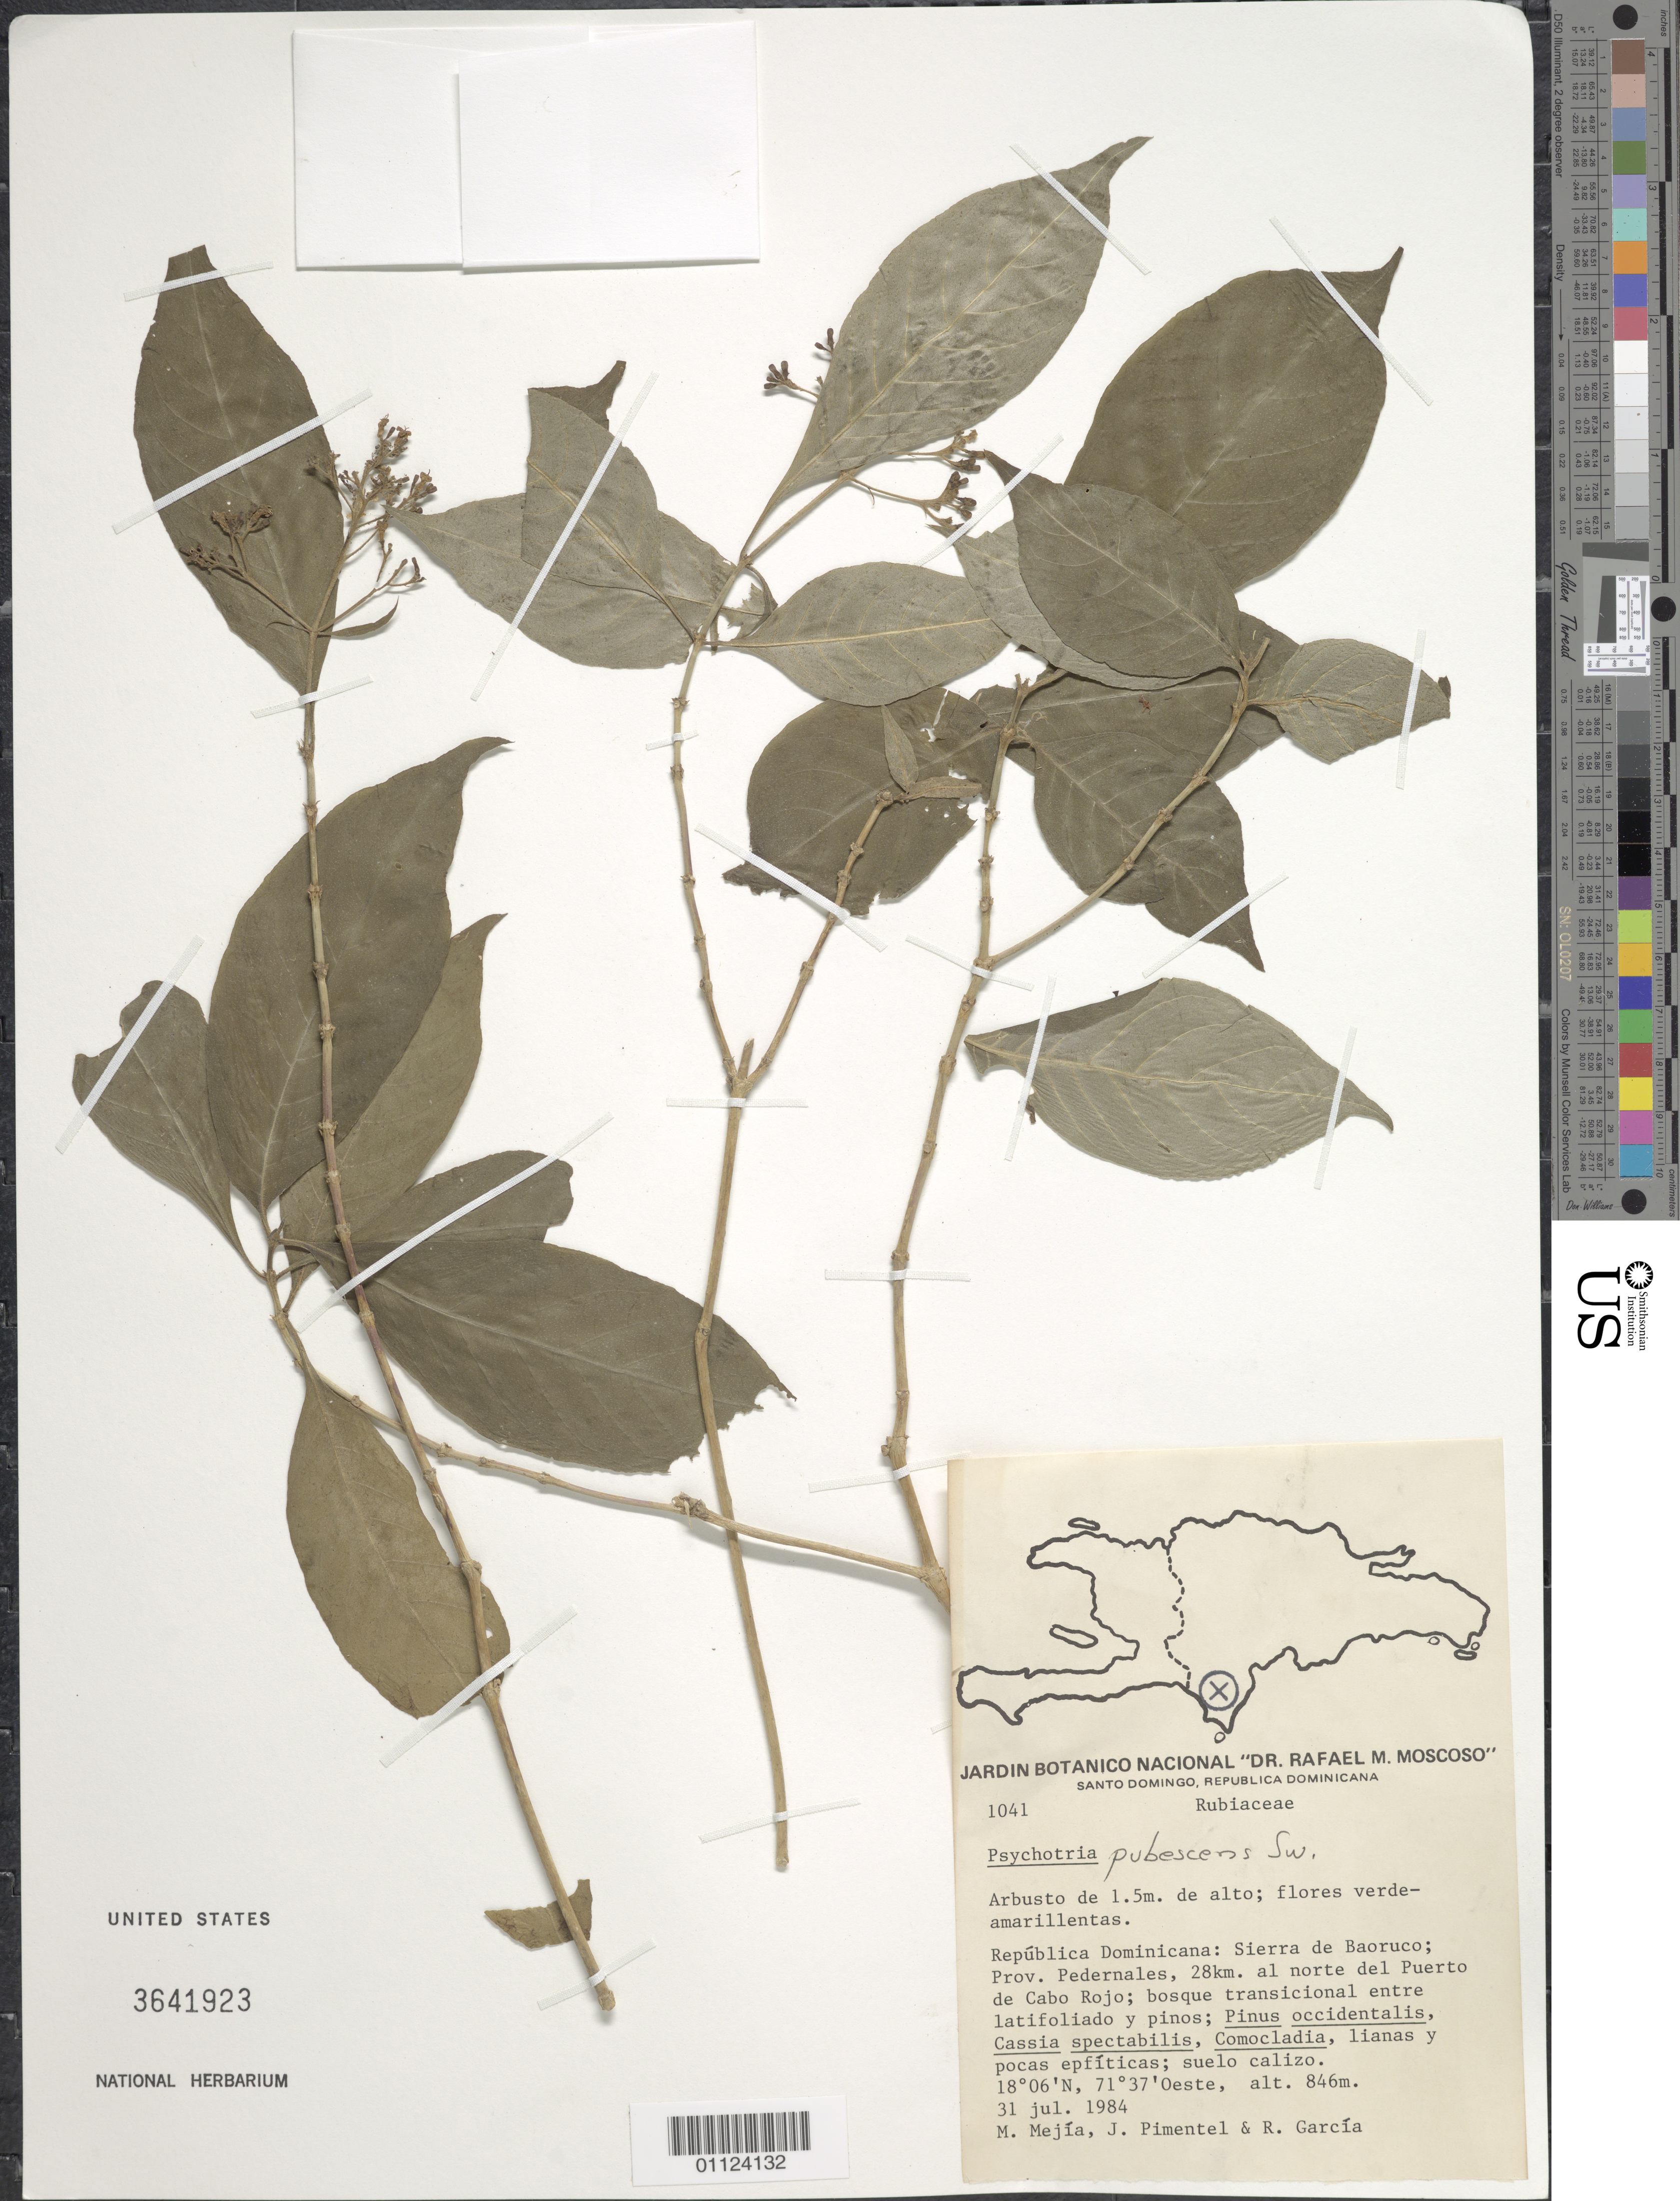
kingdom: Plantae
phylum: Tracheophyta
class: Magnoliopsida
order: Gentianales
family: Rubiaceae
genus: Psychotria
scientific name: Psychotria pubescens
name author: Sw.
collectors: M. Mejia, J. Pimentel & R. García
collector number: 1041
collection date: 1984-07-31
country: Dominican Republic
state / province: Pedernales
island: Hispaniola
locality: Sierra de Baoruco, 28 km al norte del Puerto de Cabo Rojo.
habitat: Bosque transicional entre latifoliado y pinos; Pinus occidentalis, Cassia spectabilis, Comocladoa, lianas y pocas epfíticas; suelo claizo.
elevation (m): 846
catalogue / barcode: US 3641923